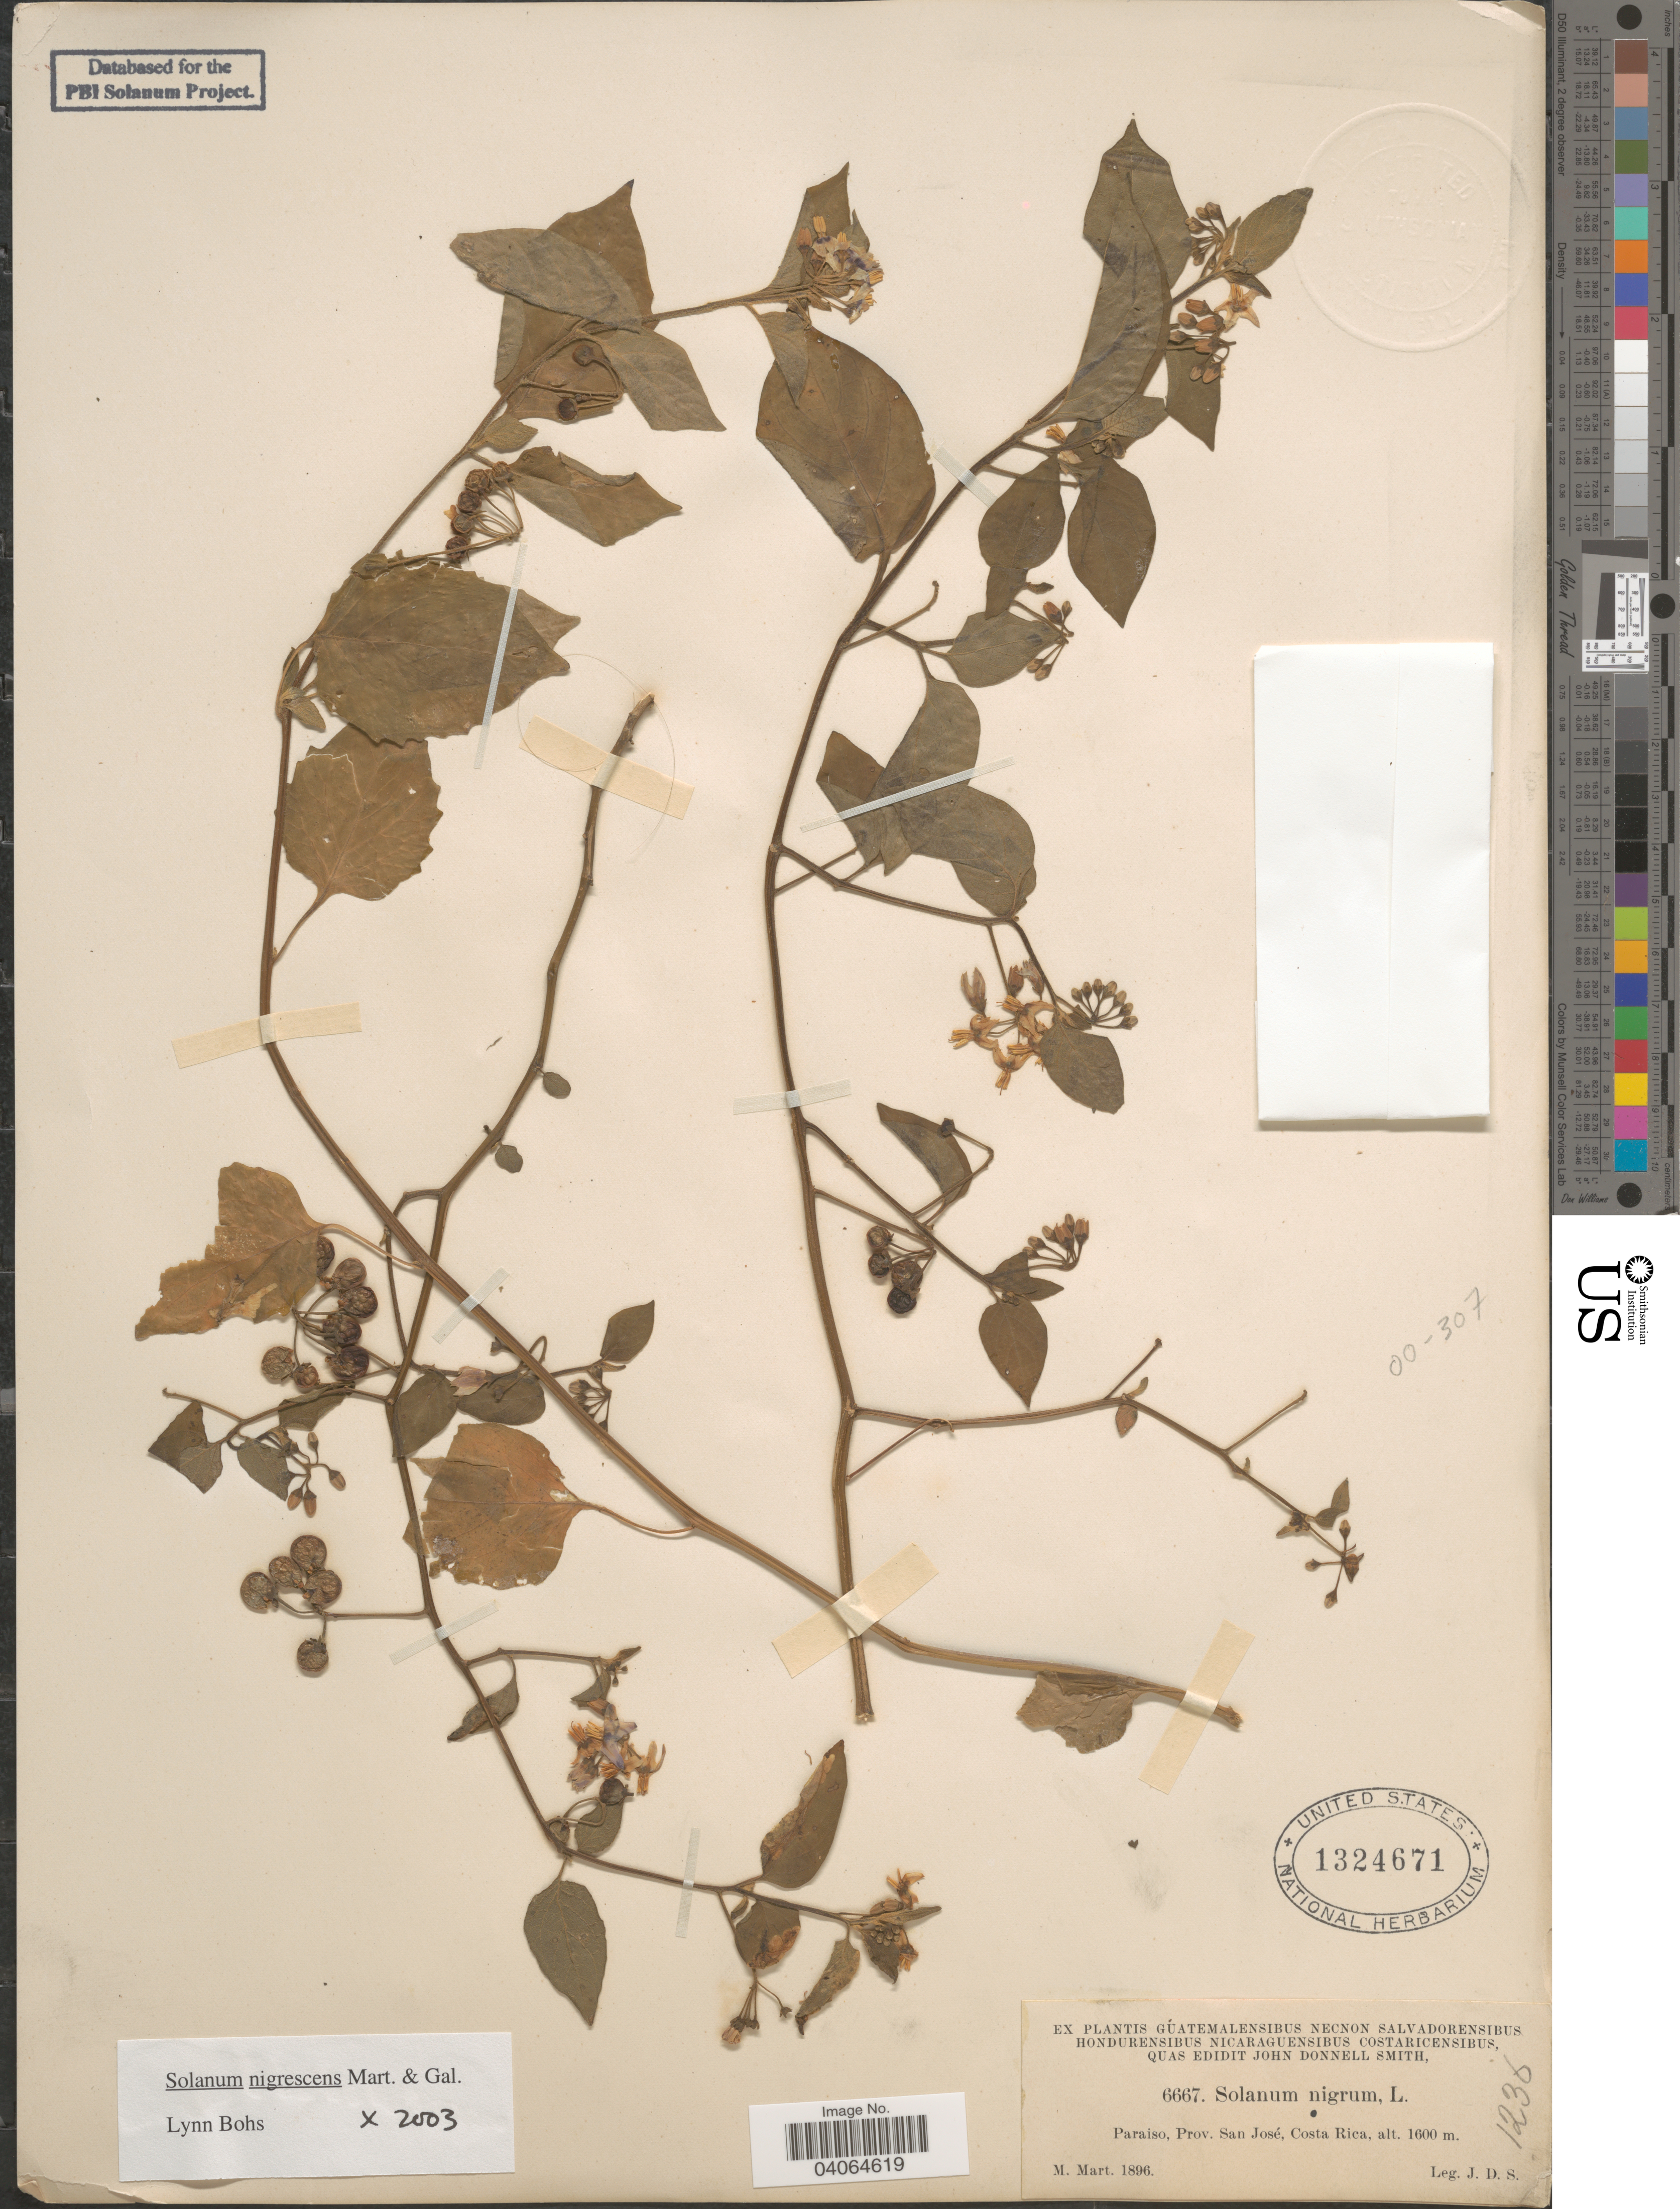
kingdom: Plantae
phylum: Tracheophyta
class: Magnoliopsida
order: Solanales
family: Solanaceae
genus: Solanum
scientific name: Solanum nigrescens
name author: M. Martens & Galeotti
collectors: J. Donnell Smith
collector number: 6667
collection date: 1896-03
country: Costa Rica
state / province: San José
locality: Paraiso.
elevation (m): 1600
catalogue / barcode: US 1324671